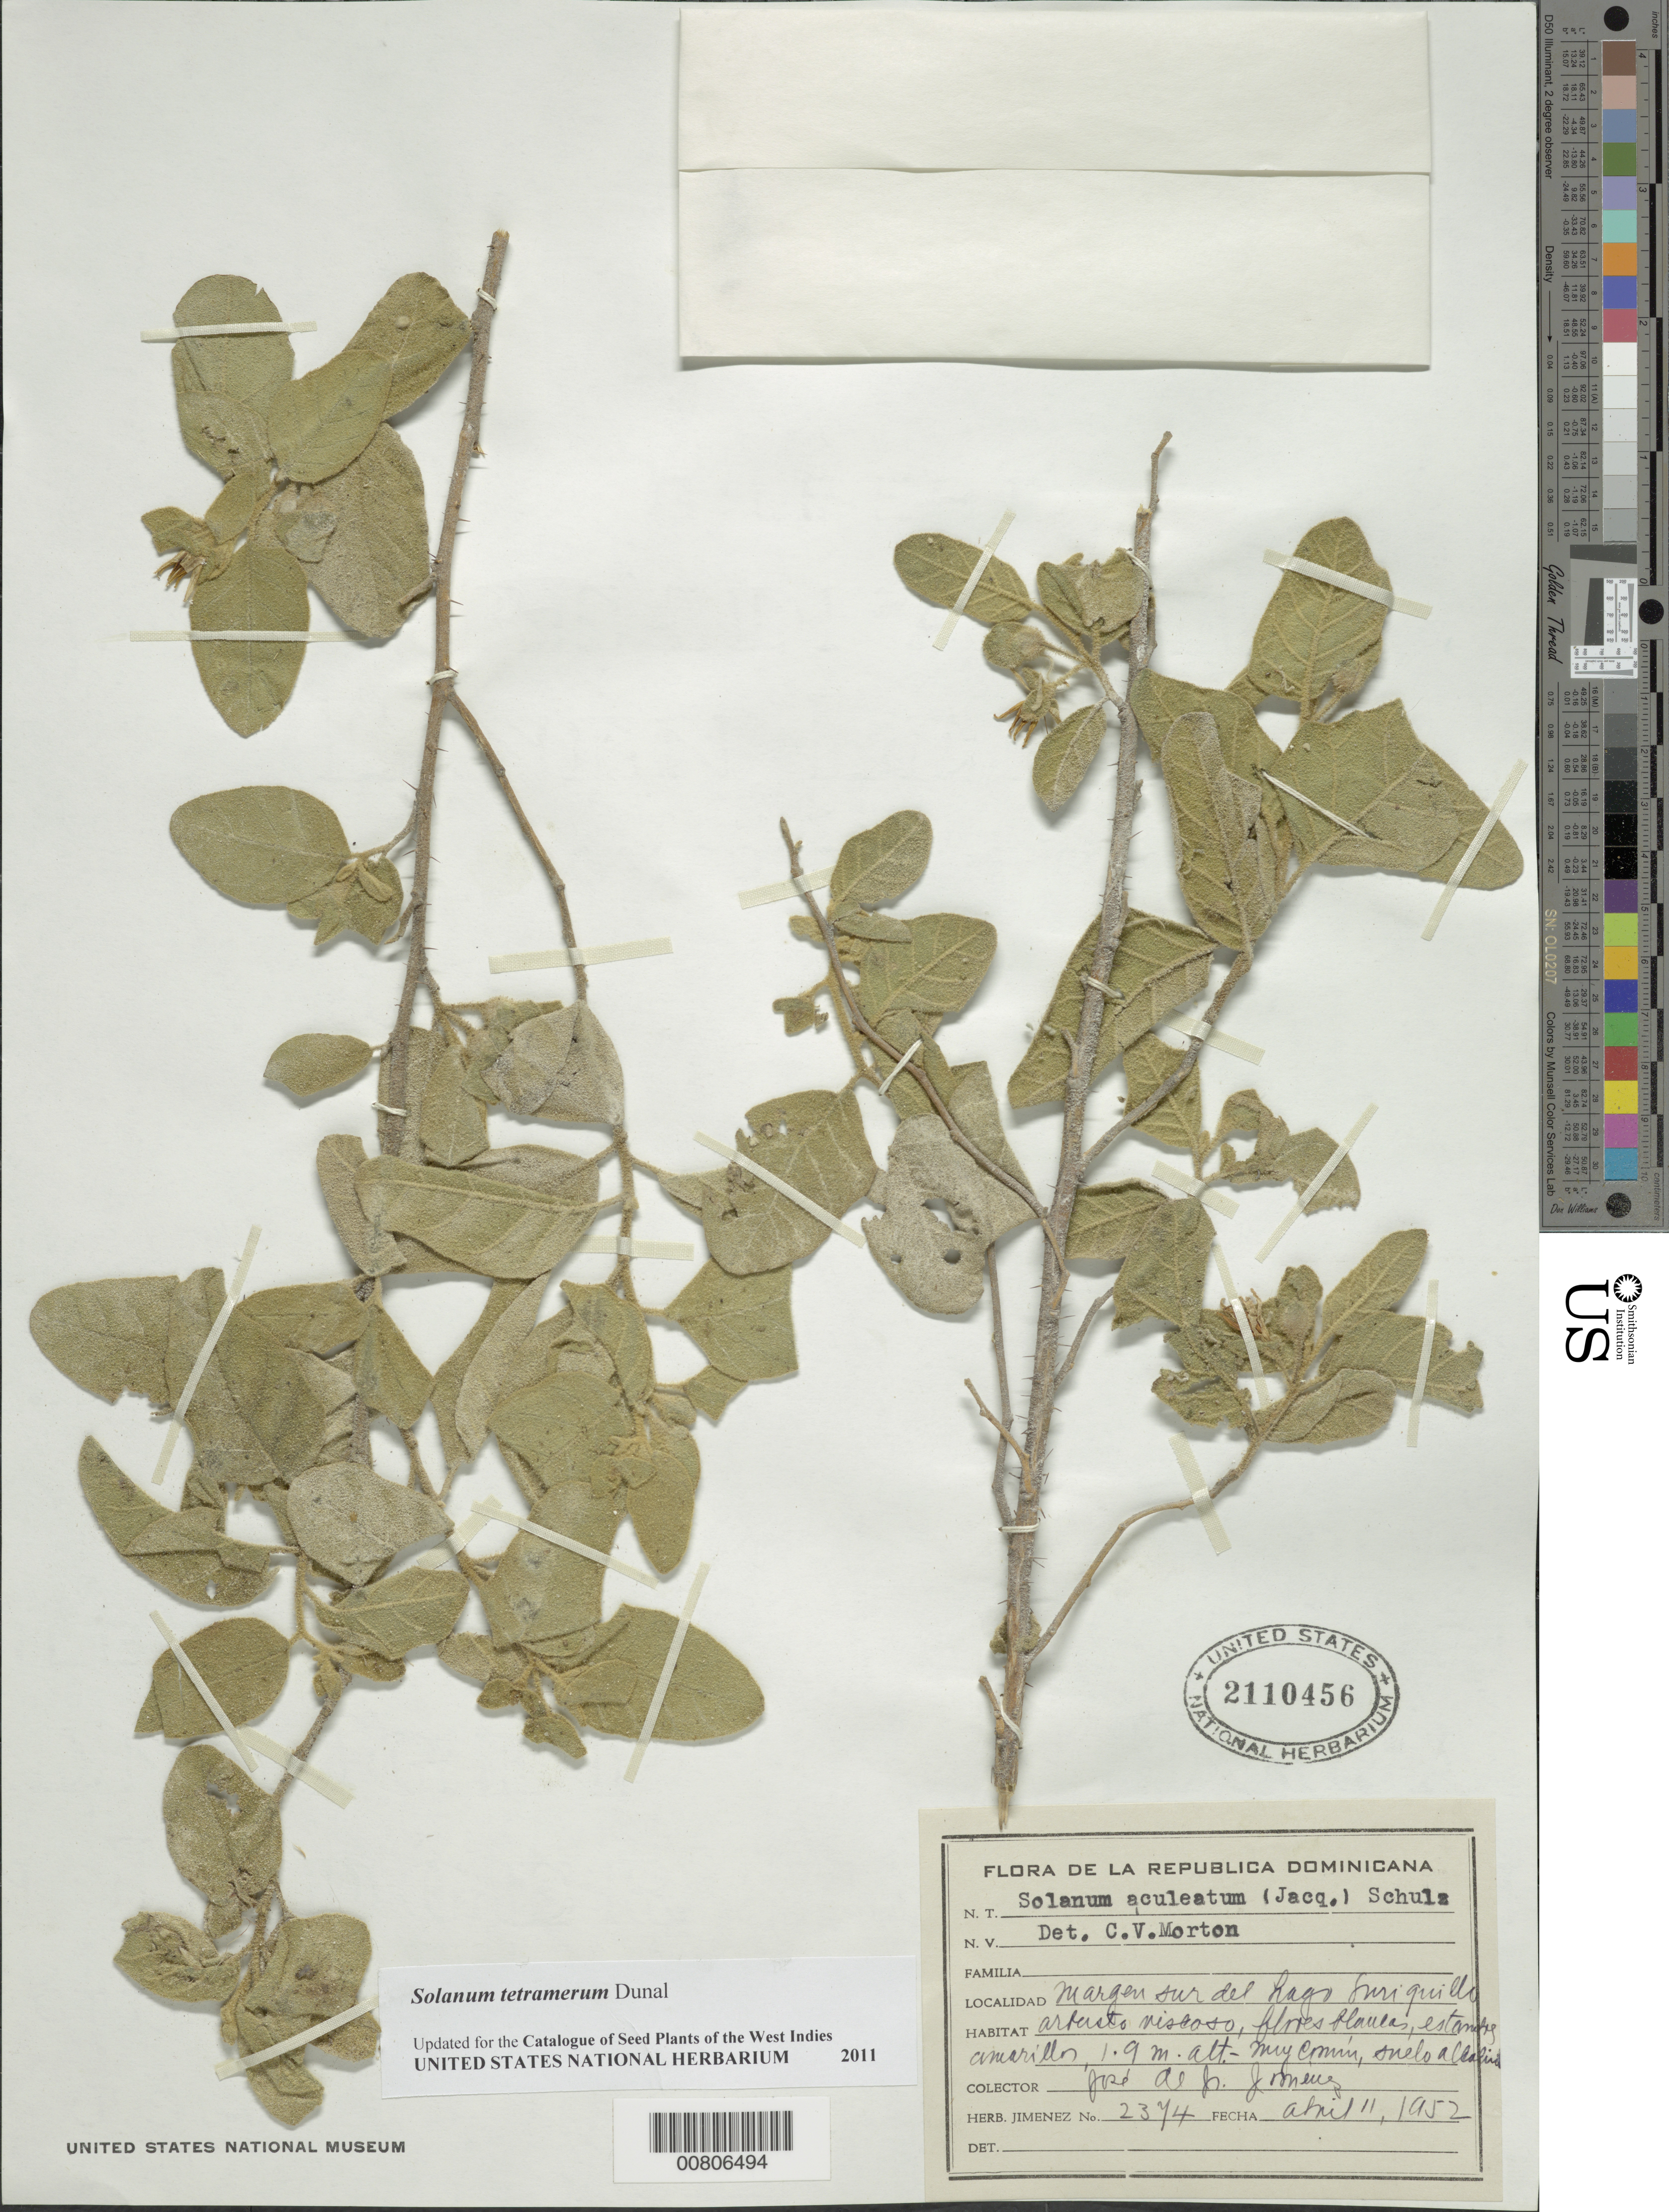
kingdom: Plantae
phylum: Tracheophyta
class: Magnoliopsida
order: Solanales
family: Solanaceae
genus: Solanum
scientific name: Solanum aquartia var. aquartia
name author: Dunal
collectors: J. J. Jiménez Almonte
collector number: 2374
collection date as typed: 11 Apr 1952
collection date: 1952-04-11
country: Dominican Republic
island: Hispaniola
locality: Margen sur del Lago Guriguillo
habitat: Suelo alcalino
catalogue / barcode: US 2110456